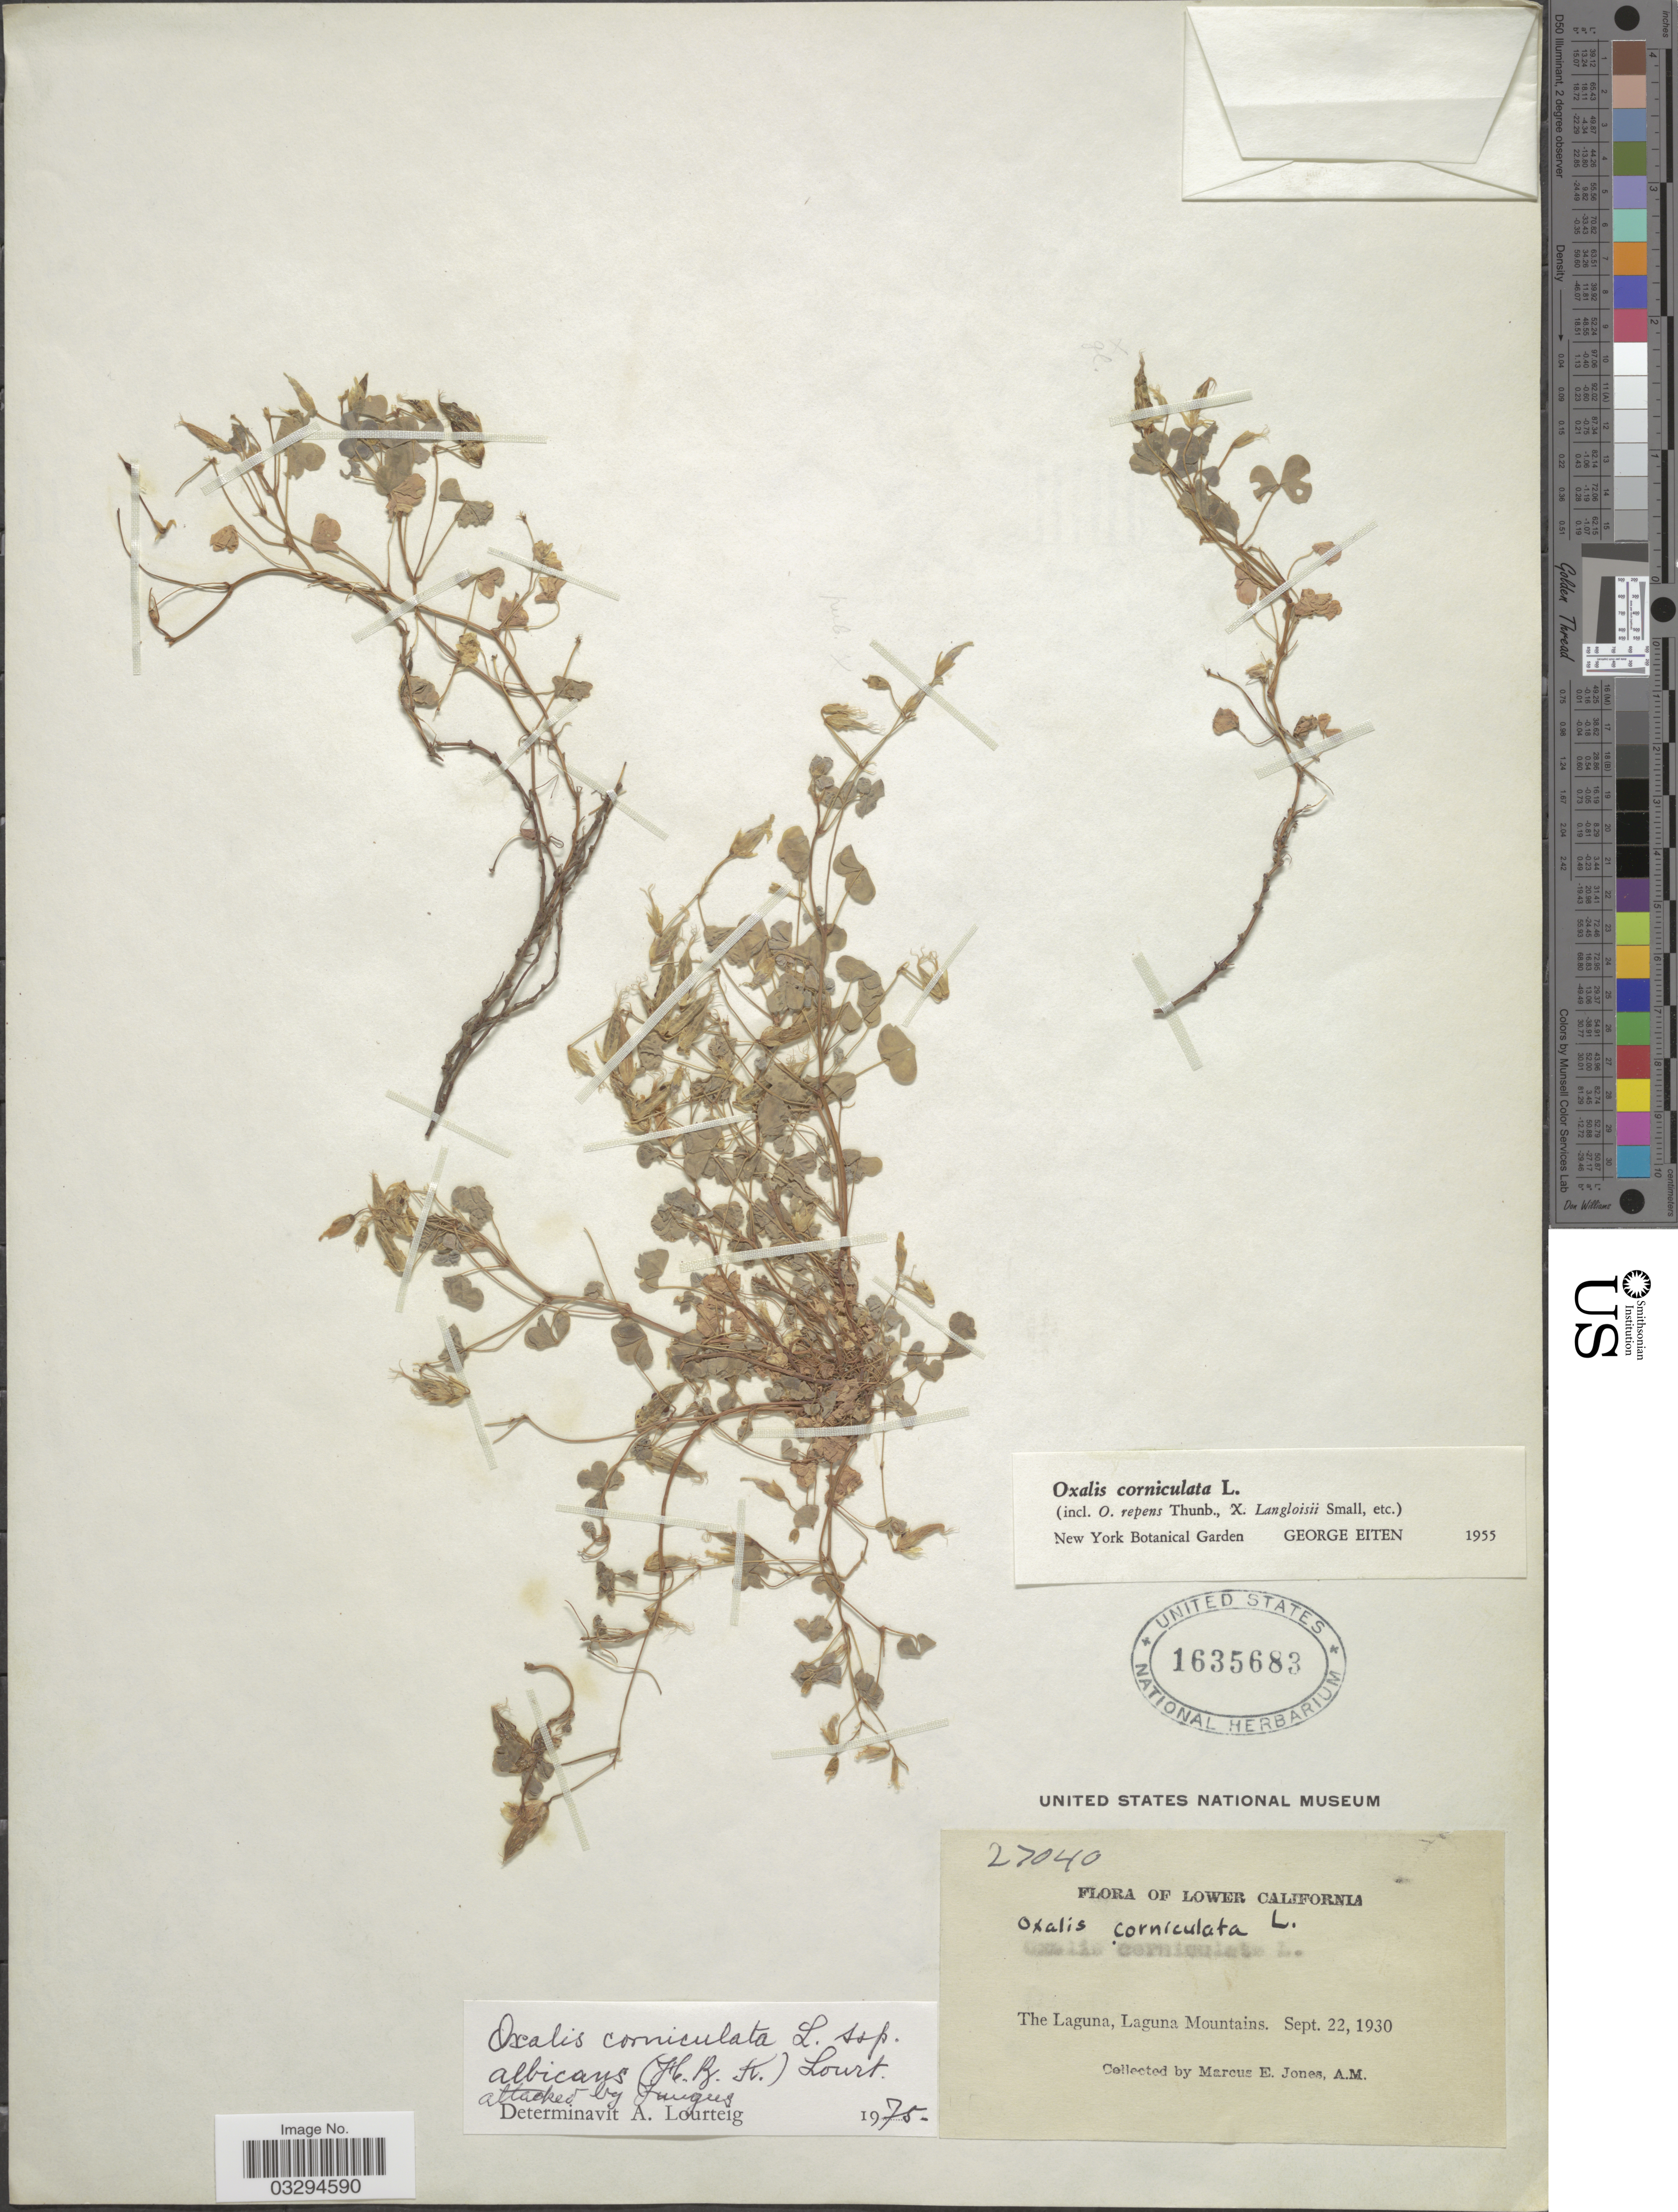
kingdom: Plantae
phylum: Tracheophyta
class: Magnoliopsida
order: Oxalidales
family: Oxalidaceae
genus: Oxalis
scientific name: Oxalis corniculata subsp. albicans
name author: (Kunth) Lourteig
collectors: M. E. Jones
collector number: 27040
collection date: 1930-09-22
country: Mexico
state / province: Baja California Norte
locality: Lower California. The Laguna, Laguna Mountains.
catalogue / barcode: US 1635683